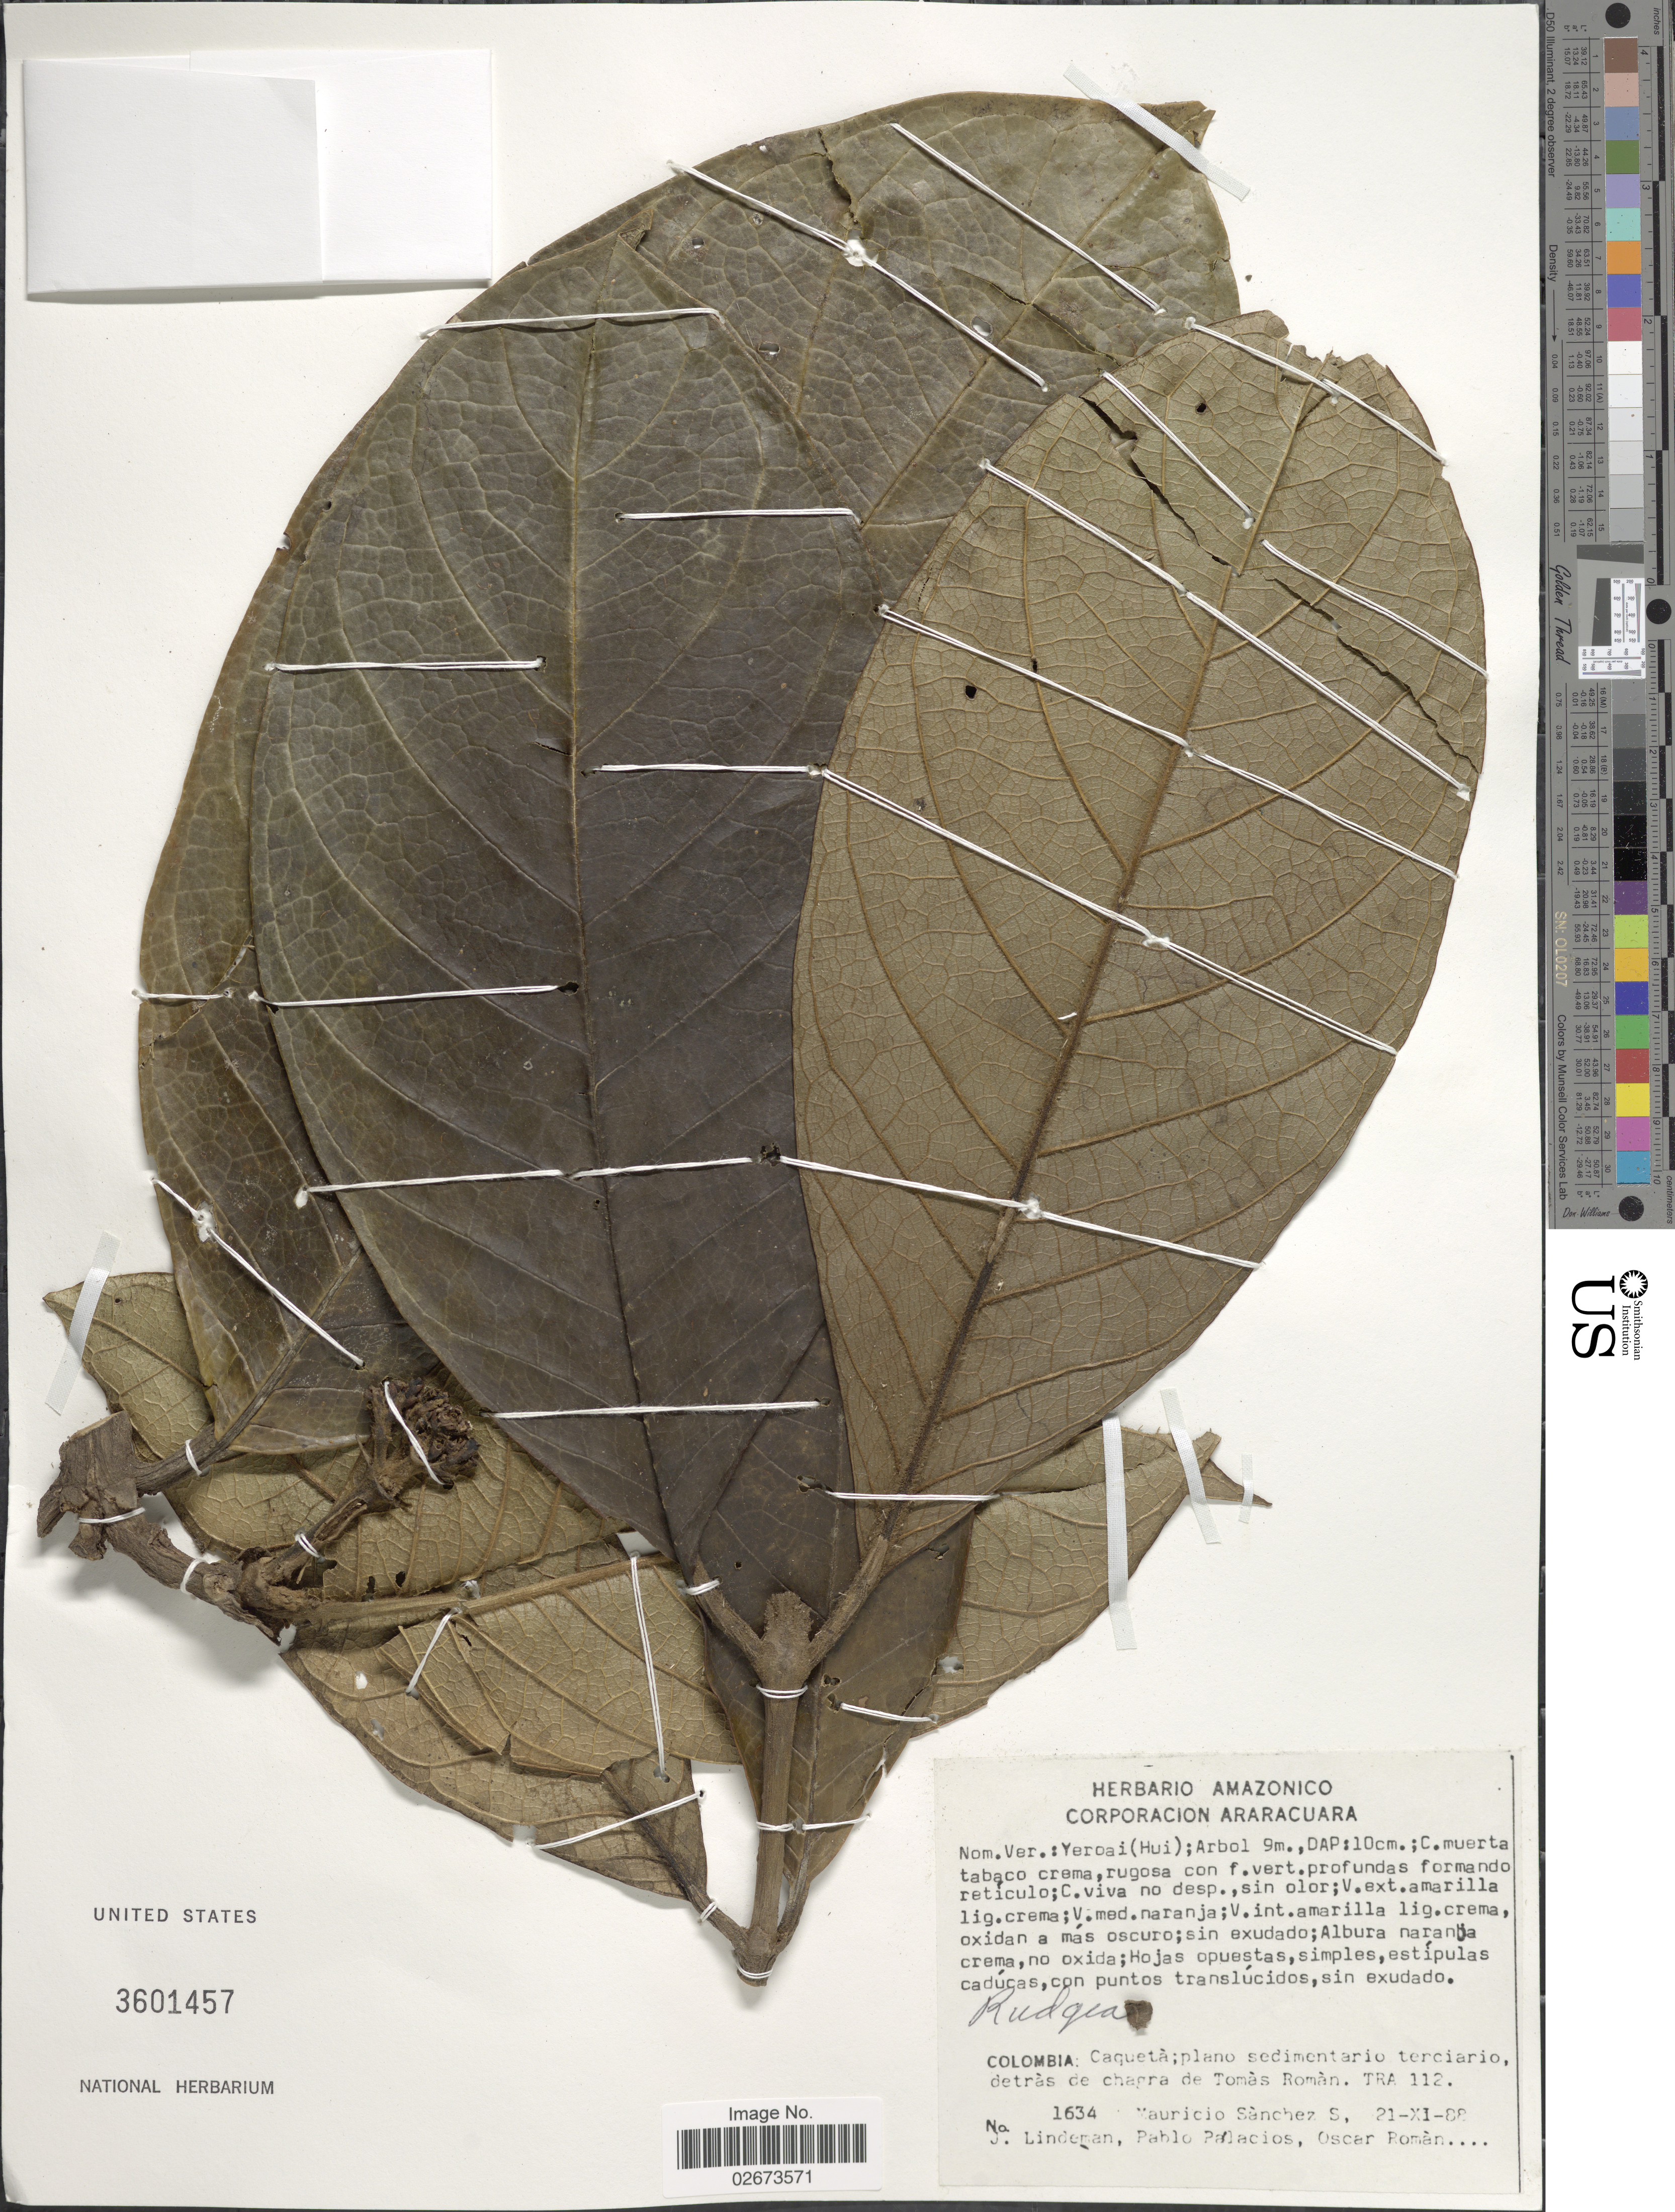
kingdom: Plantae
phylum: Tracheophyta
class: Magnoliopsida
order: Gentianales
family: Rubiaceae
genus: Rudgea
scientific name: Rudgea sp.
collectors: M. Sanchez S., J. Lindeman, P. Palacios & O. Román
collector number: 1634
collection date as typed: Transcribed d/m/y: 21/9/88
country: Colombia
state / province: Caquetá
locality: Colombia: Caqueta: plano sedimentario terciario, detras de chagra de Tomas Roman. TRA 112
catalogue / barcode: US 3601457